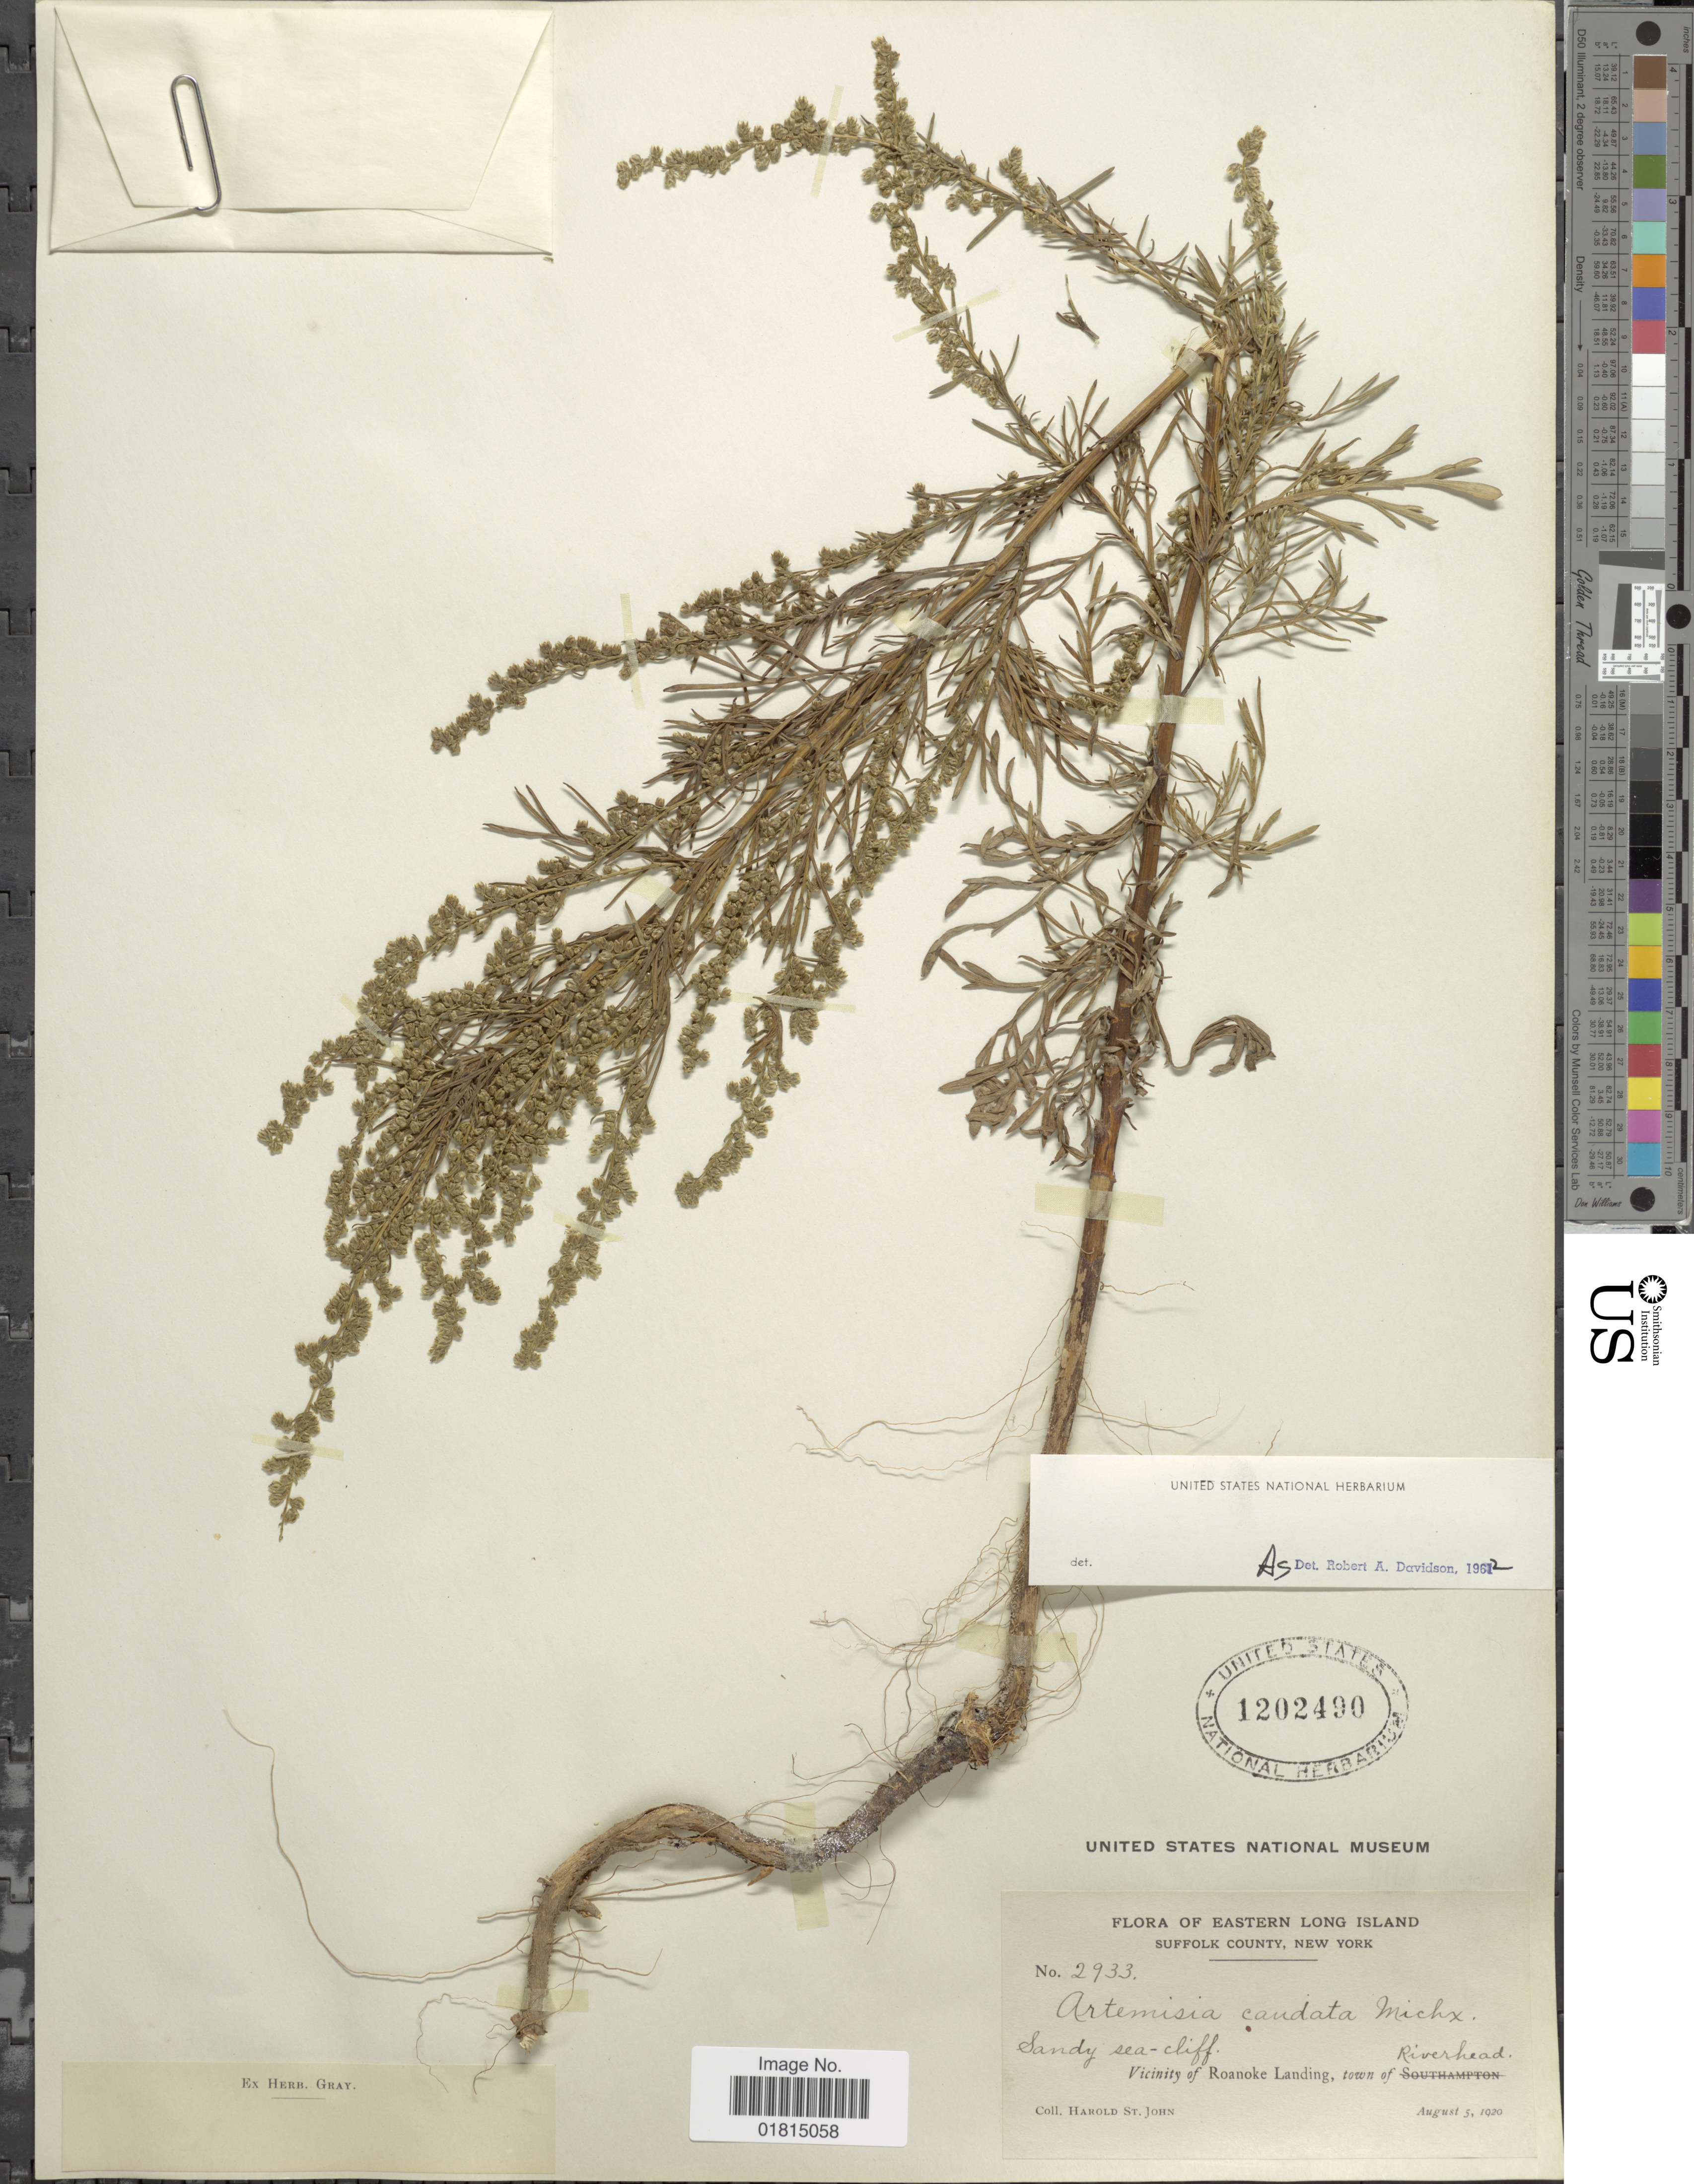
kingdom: Plantae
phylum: Tracheophyta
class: Magnoliopsida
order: Asterales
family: Asteraceae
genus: Artemisia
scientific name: Artemisia caudata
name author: Michx.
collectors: H. St. John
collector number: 2933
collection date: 1920-08-05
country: United States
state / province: New York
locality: Eastern Long Island. Suffolk County, New York. Sandy sea-cliff. Vicinity of Roanoke Landing, town of Riverhead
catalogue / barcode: US 1202490